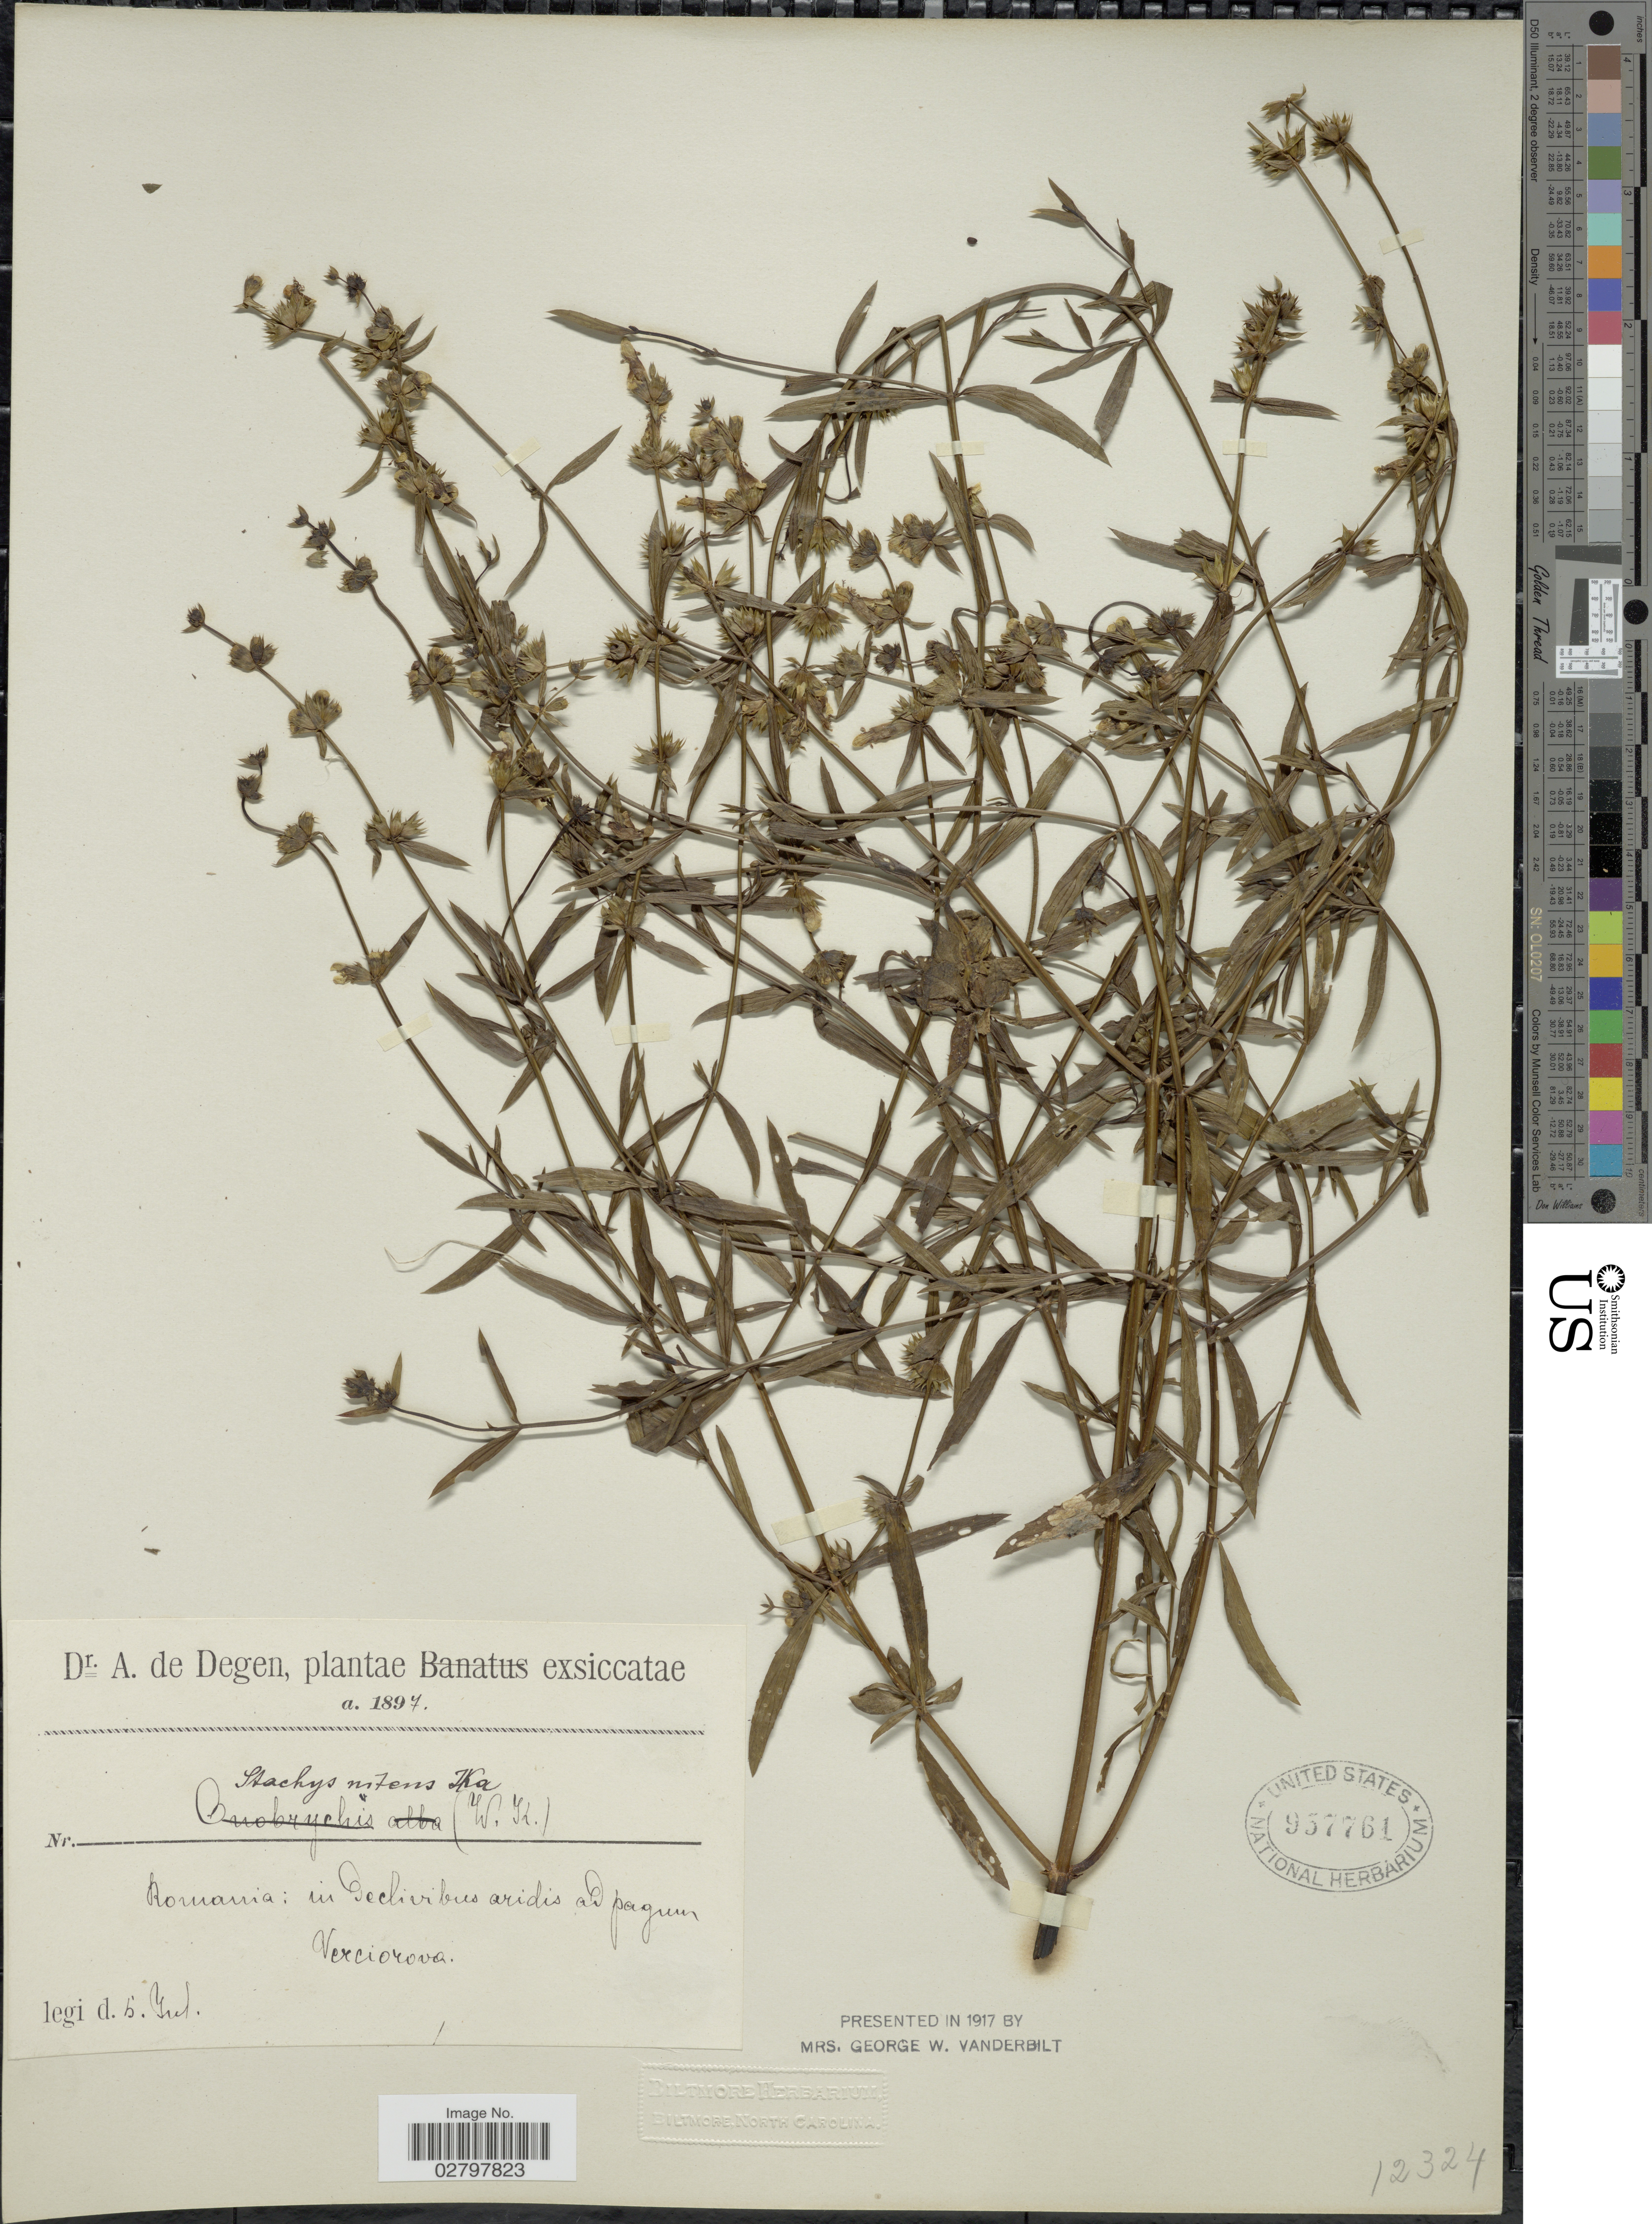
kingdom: Plantae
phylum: Tracheophyta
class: Magnoliopsida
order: Lamiales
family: Lamiaceae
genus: Stachys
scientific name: Stachys nitens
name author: Janka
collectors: A. von Degen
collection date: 1897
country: Romania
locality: In declivibus aridis ad pagum Verciorova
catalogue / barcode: US 957761